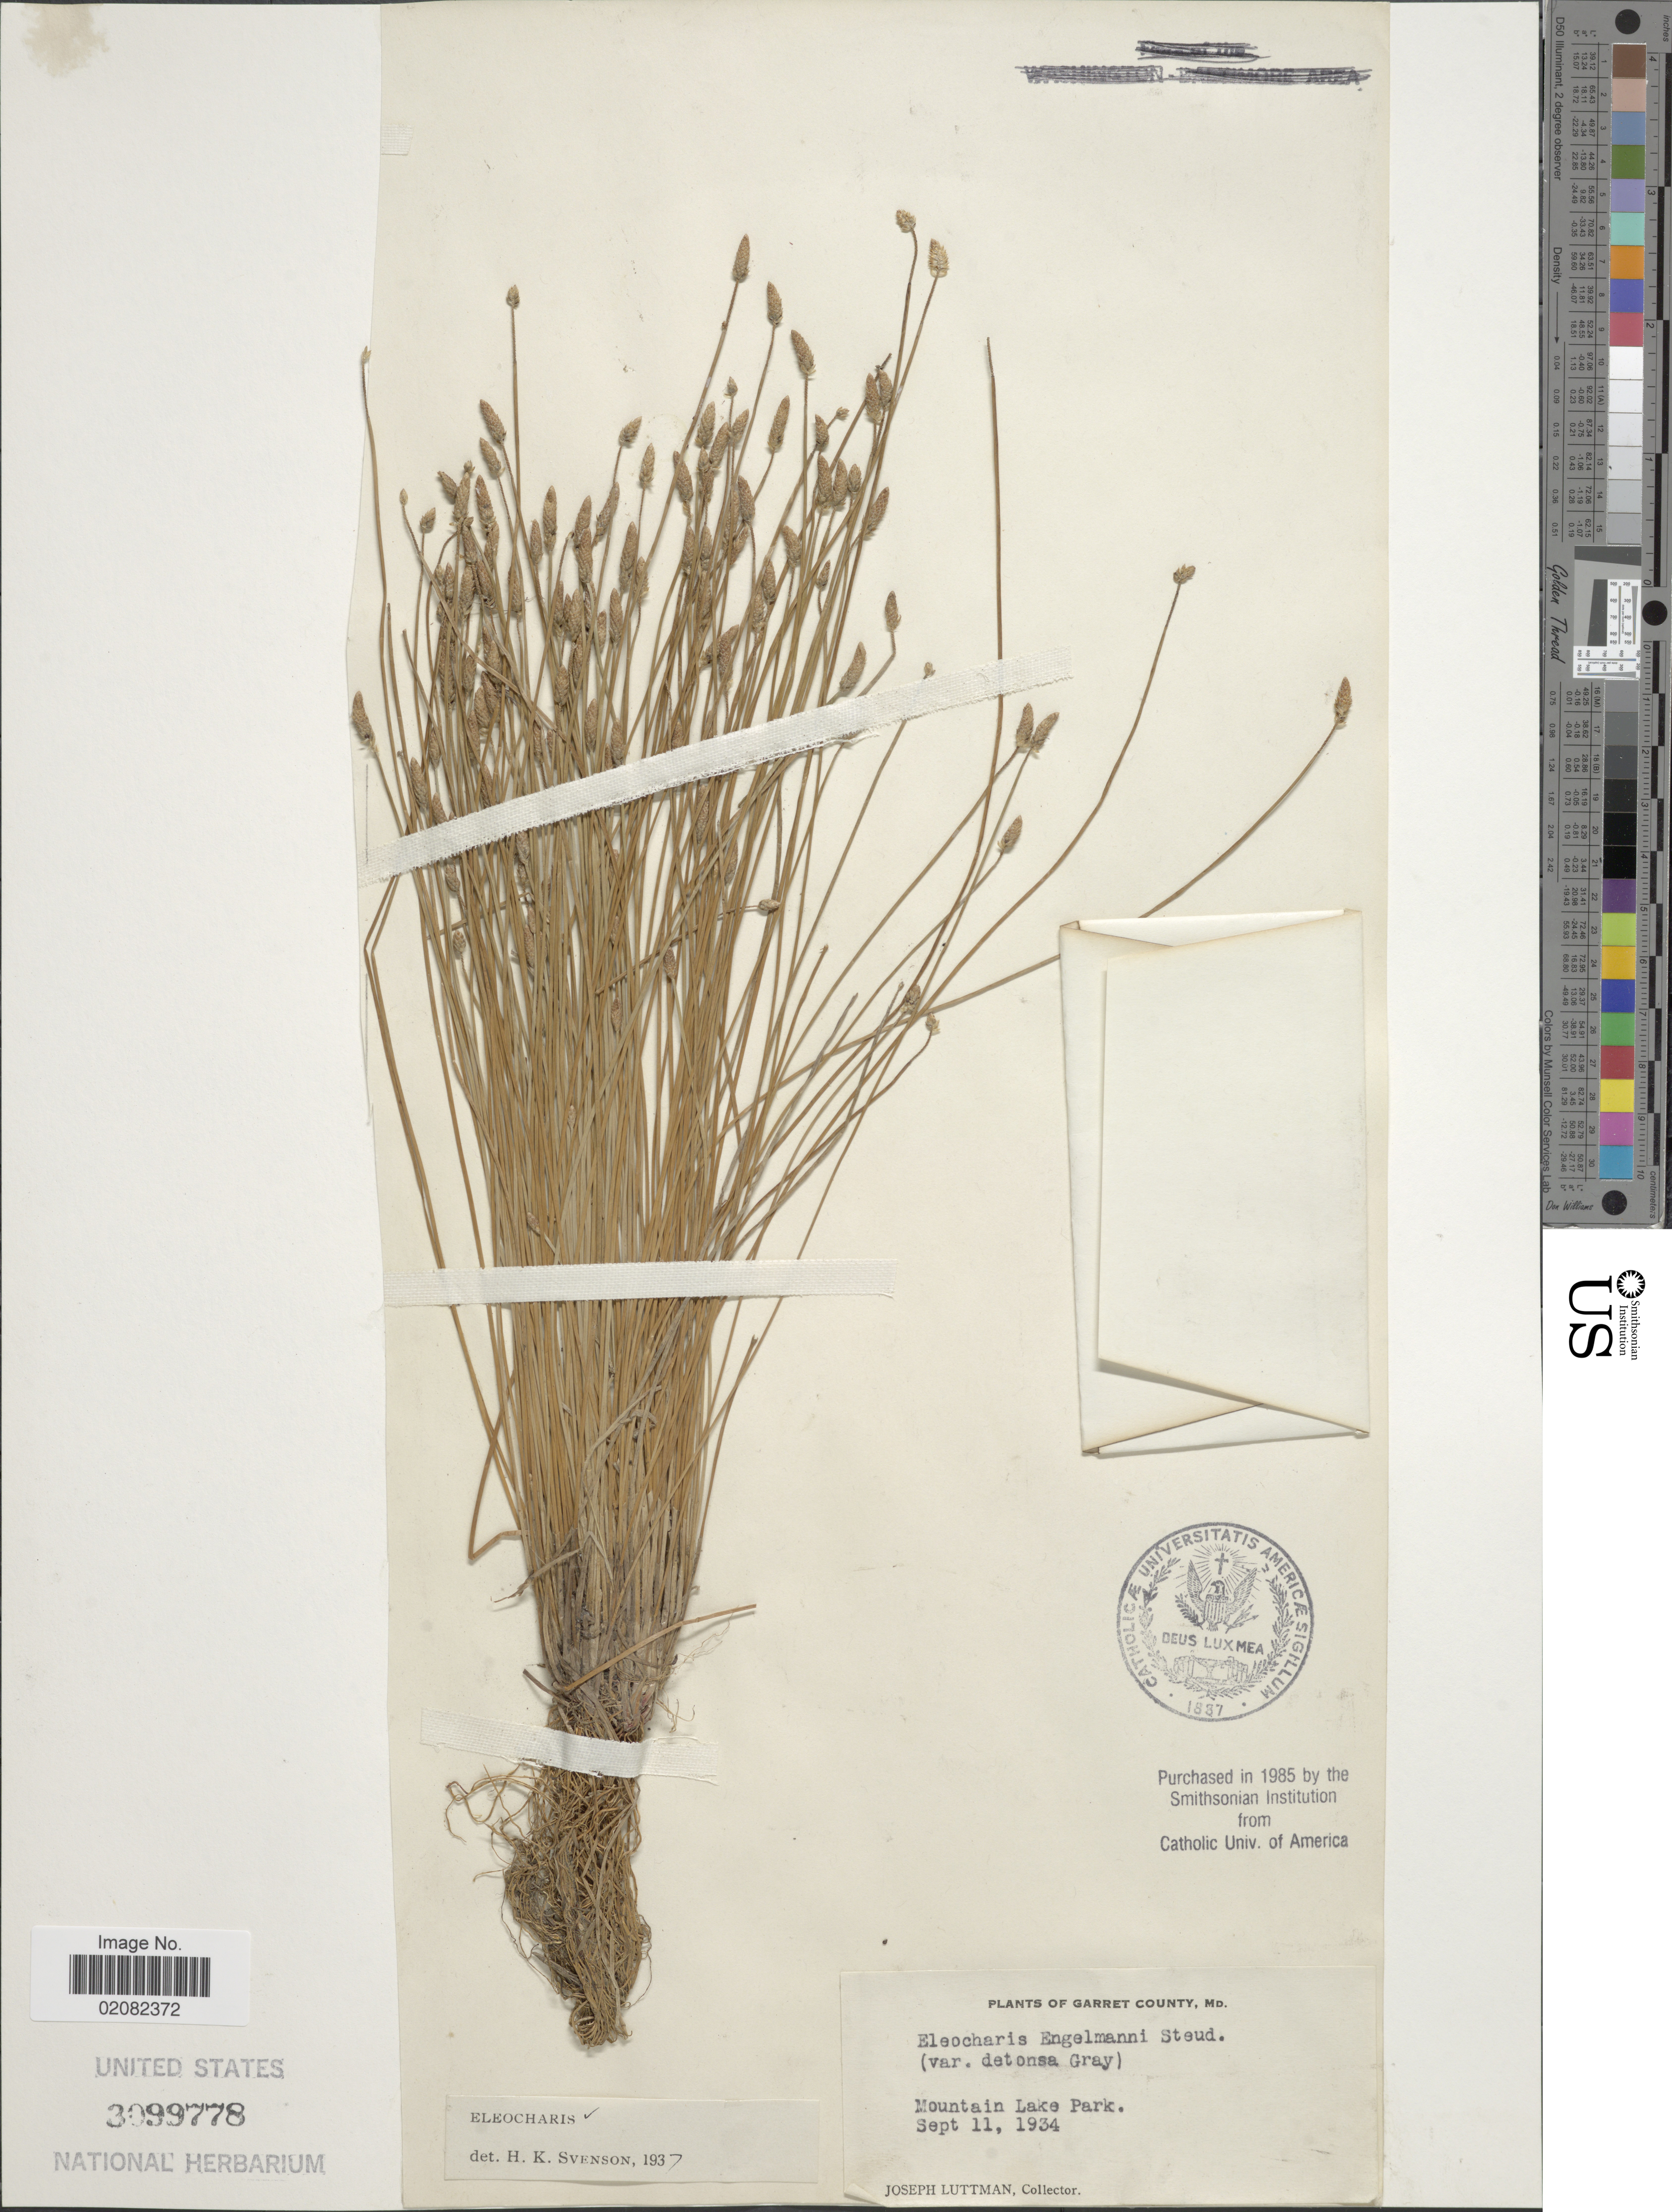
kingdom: Plantae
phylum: Tracheophyta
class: Liliopsida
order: Poales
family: Cyperaceae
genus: Eleocharis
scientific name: Eleocharis engelmannii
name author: Steud.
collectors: J. Luttman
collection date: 1934-09-11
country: United States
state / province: Maryland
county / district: Garrett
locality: Garrett County, Md., Mountain Lake Park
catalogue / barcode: US 3099778